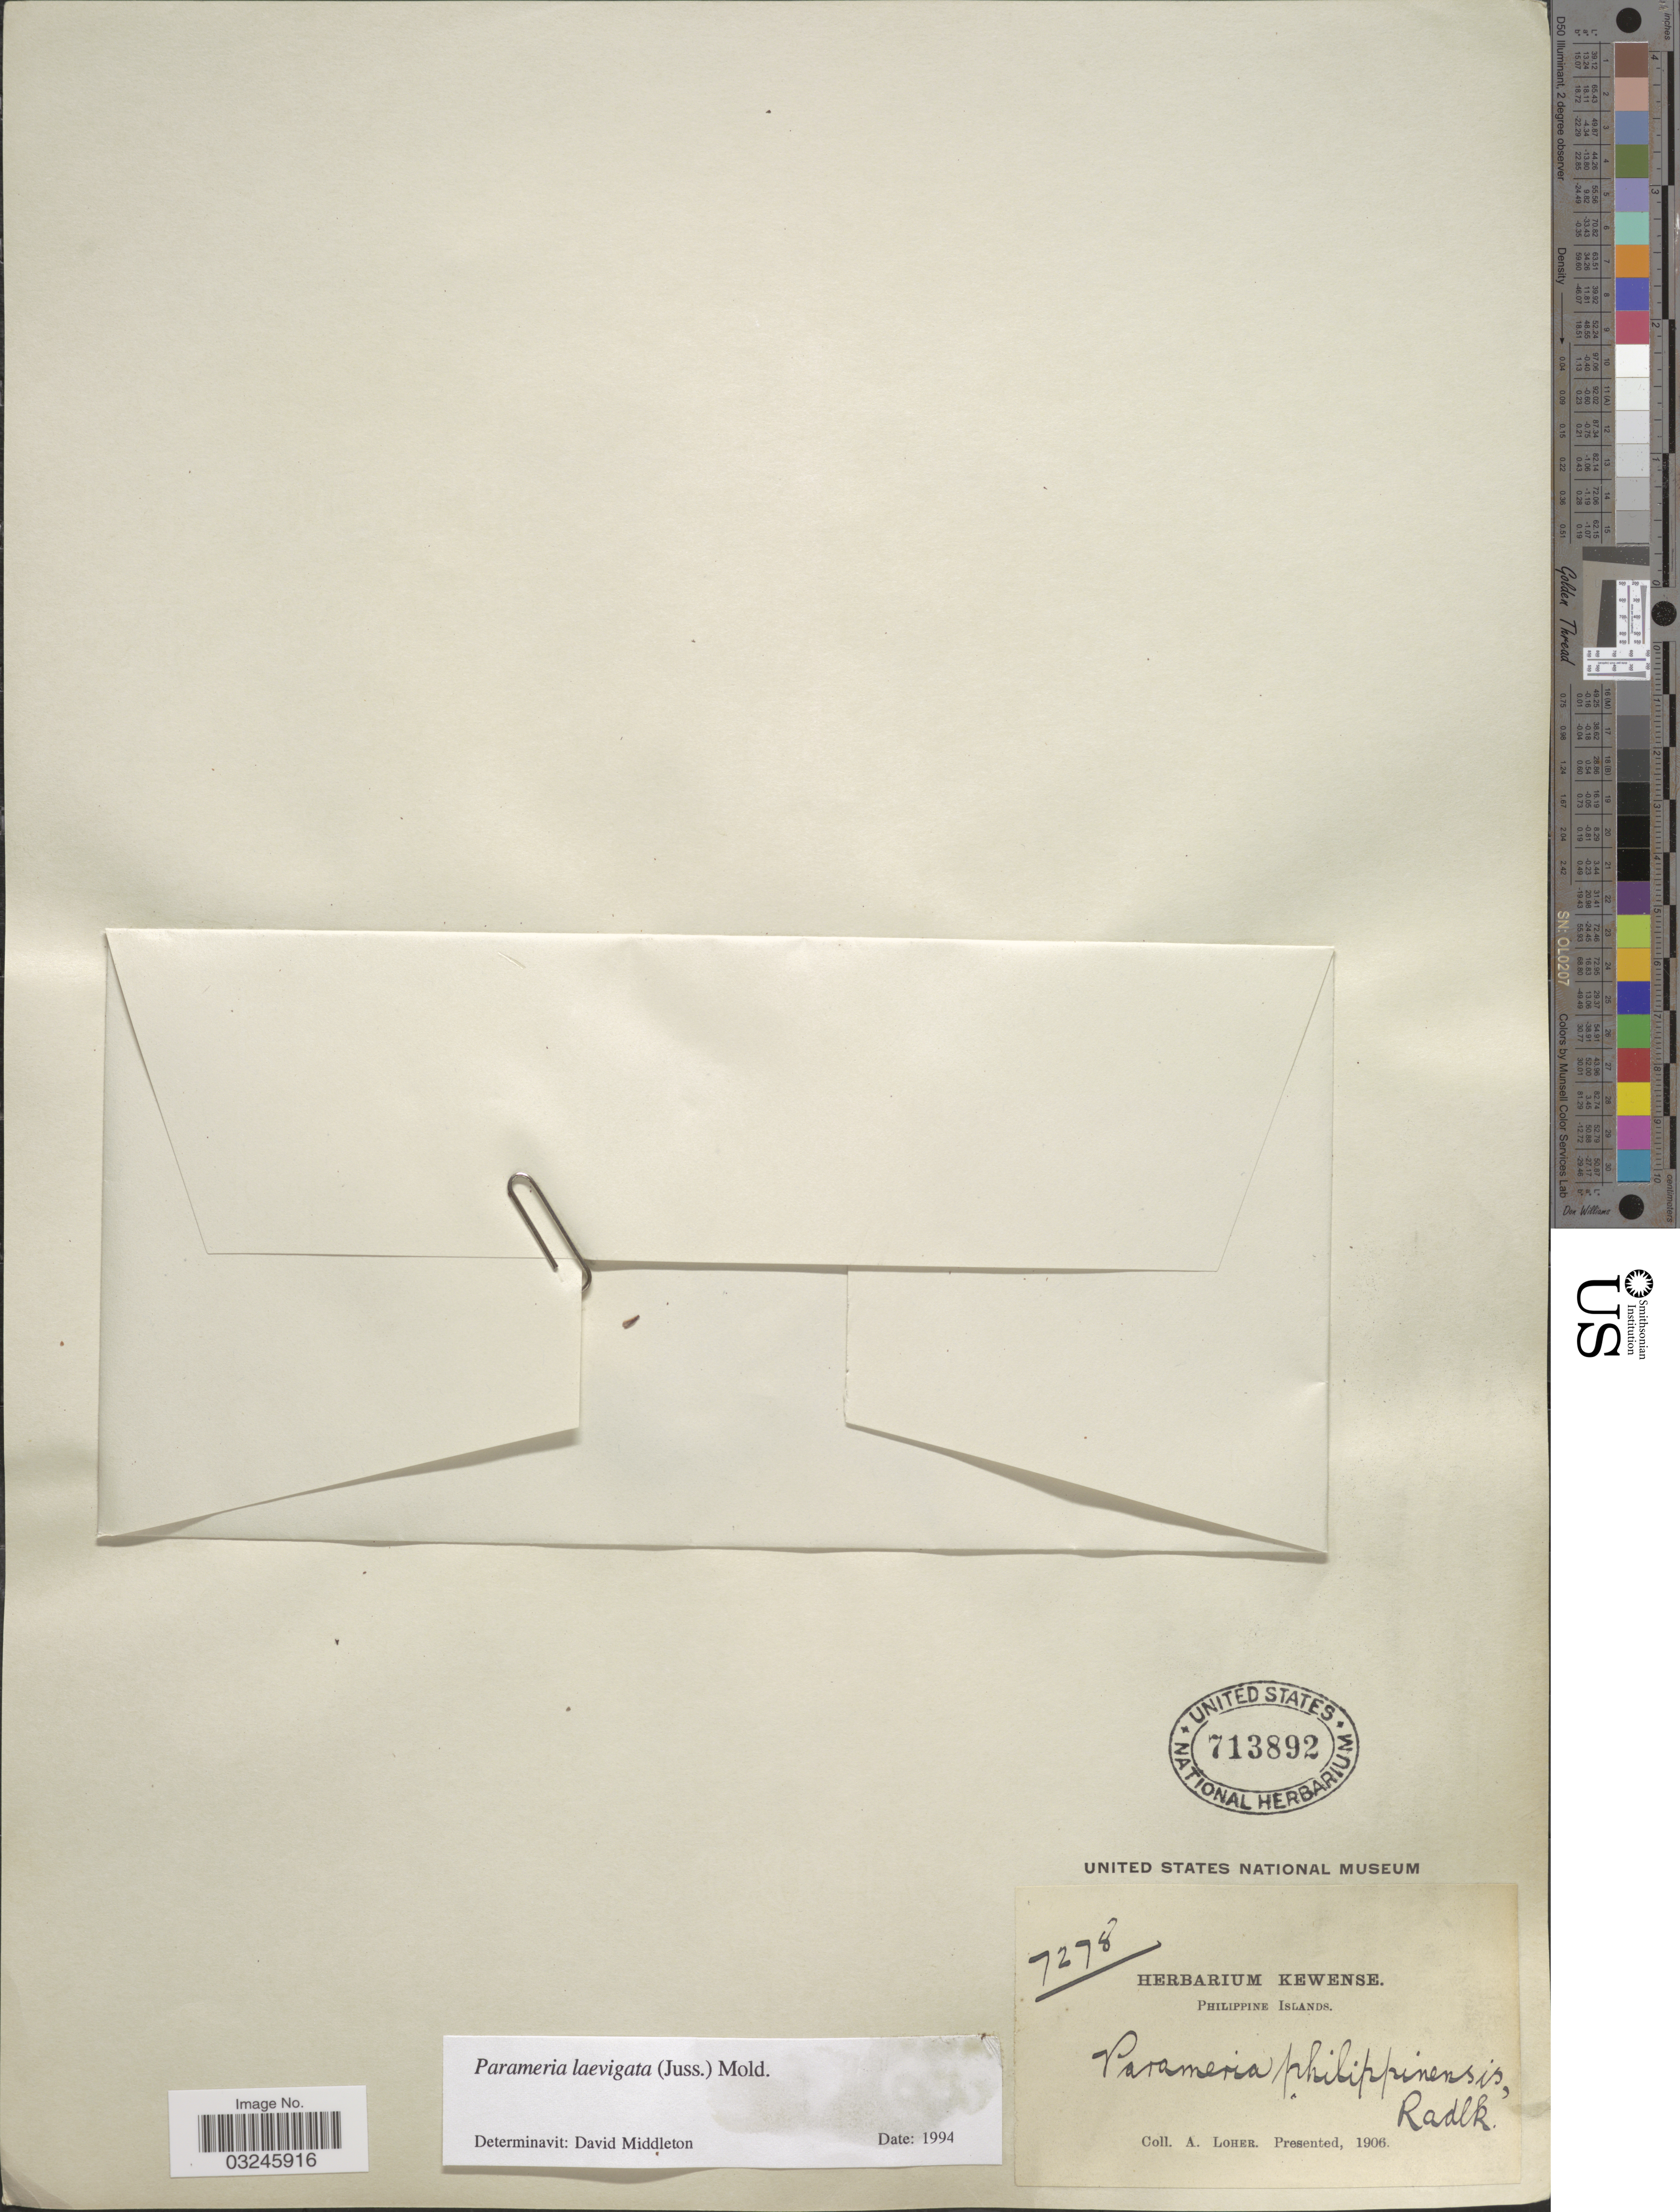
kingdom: Plantae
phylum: Tracheophyta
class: Magnoliopsida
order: Gentianales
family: Apocynaceae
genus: Parameria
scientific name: Parameria laevigata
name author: (Juss.) Moldenke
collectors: A. Loher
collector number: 7278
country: Philippines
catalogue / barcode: US 713892